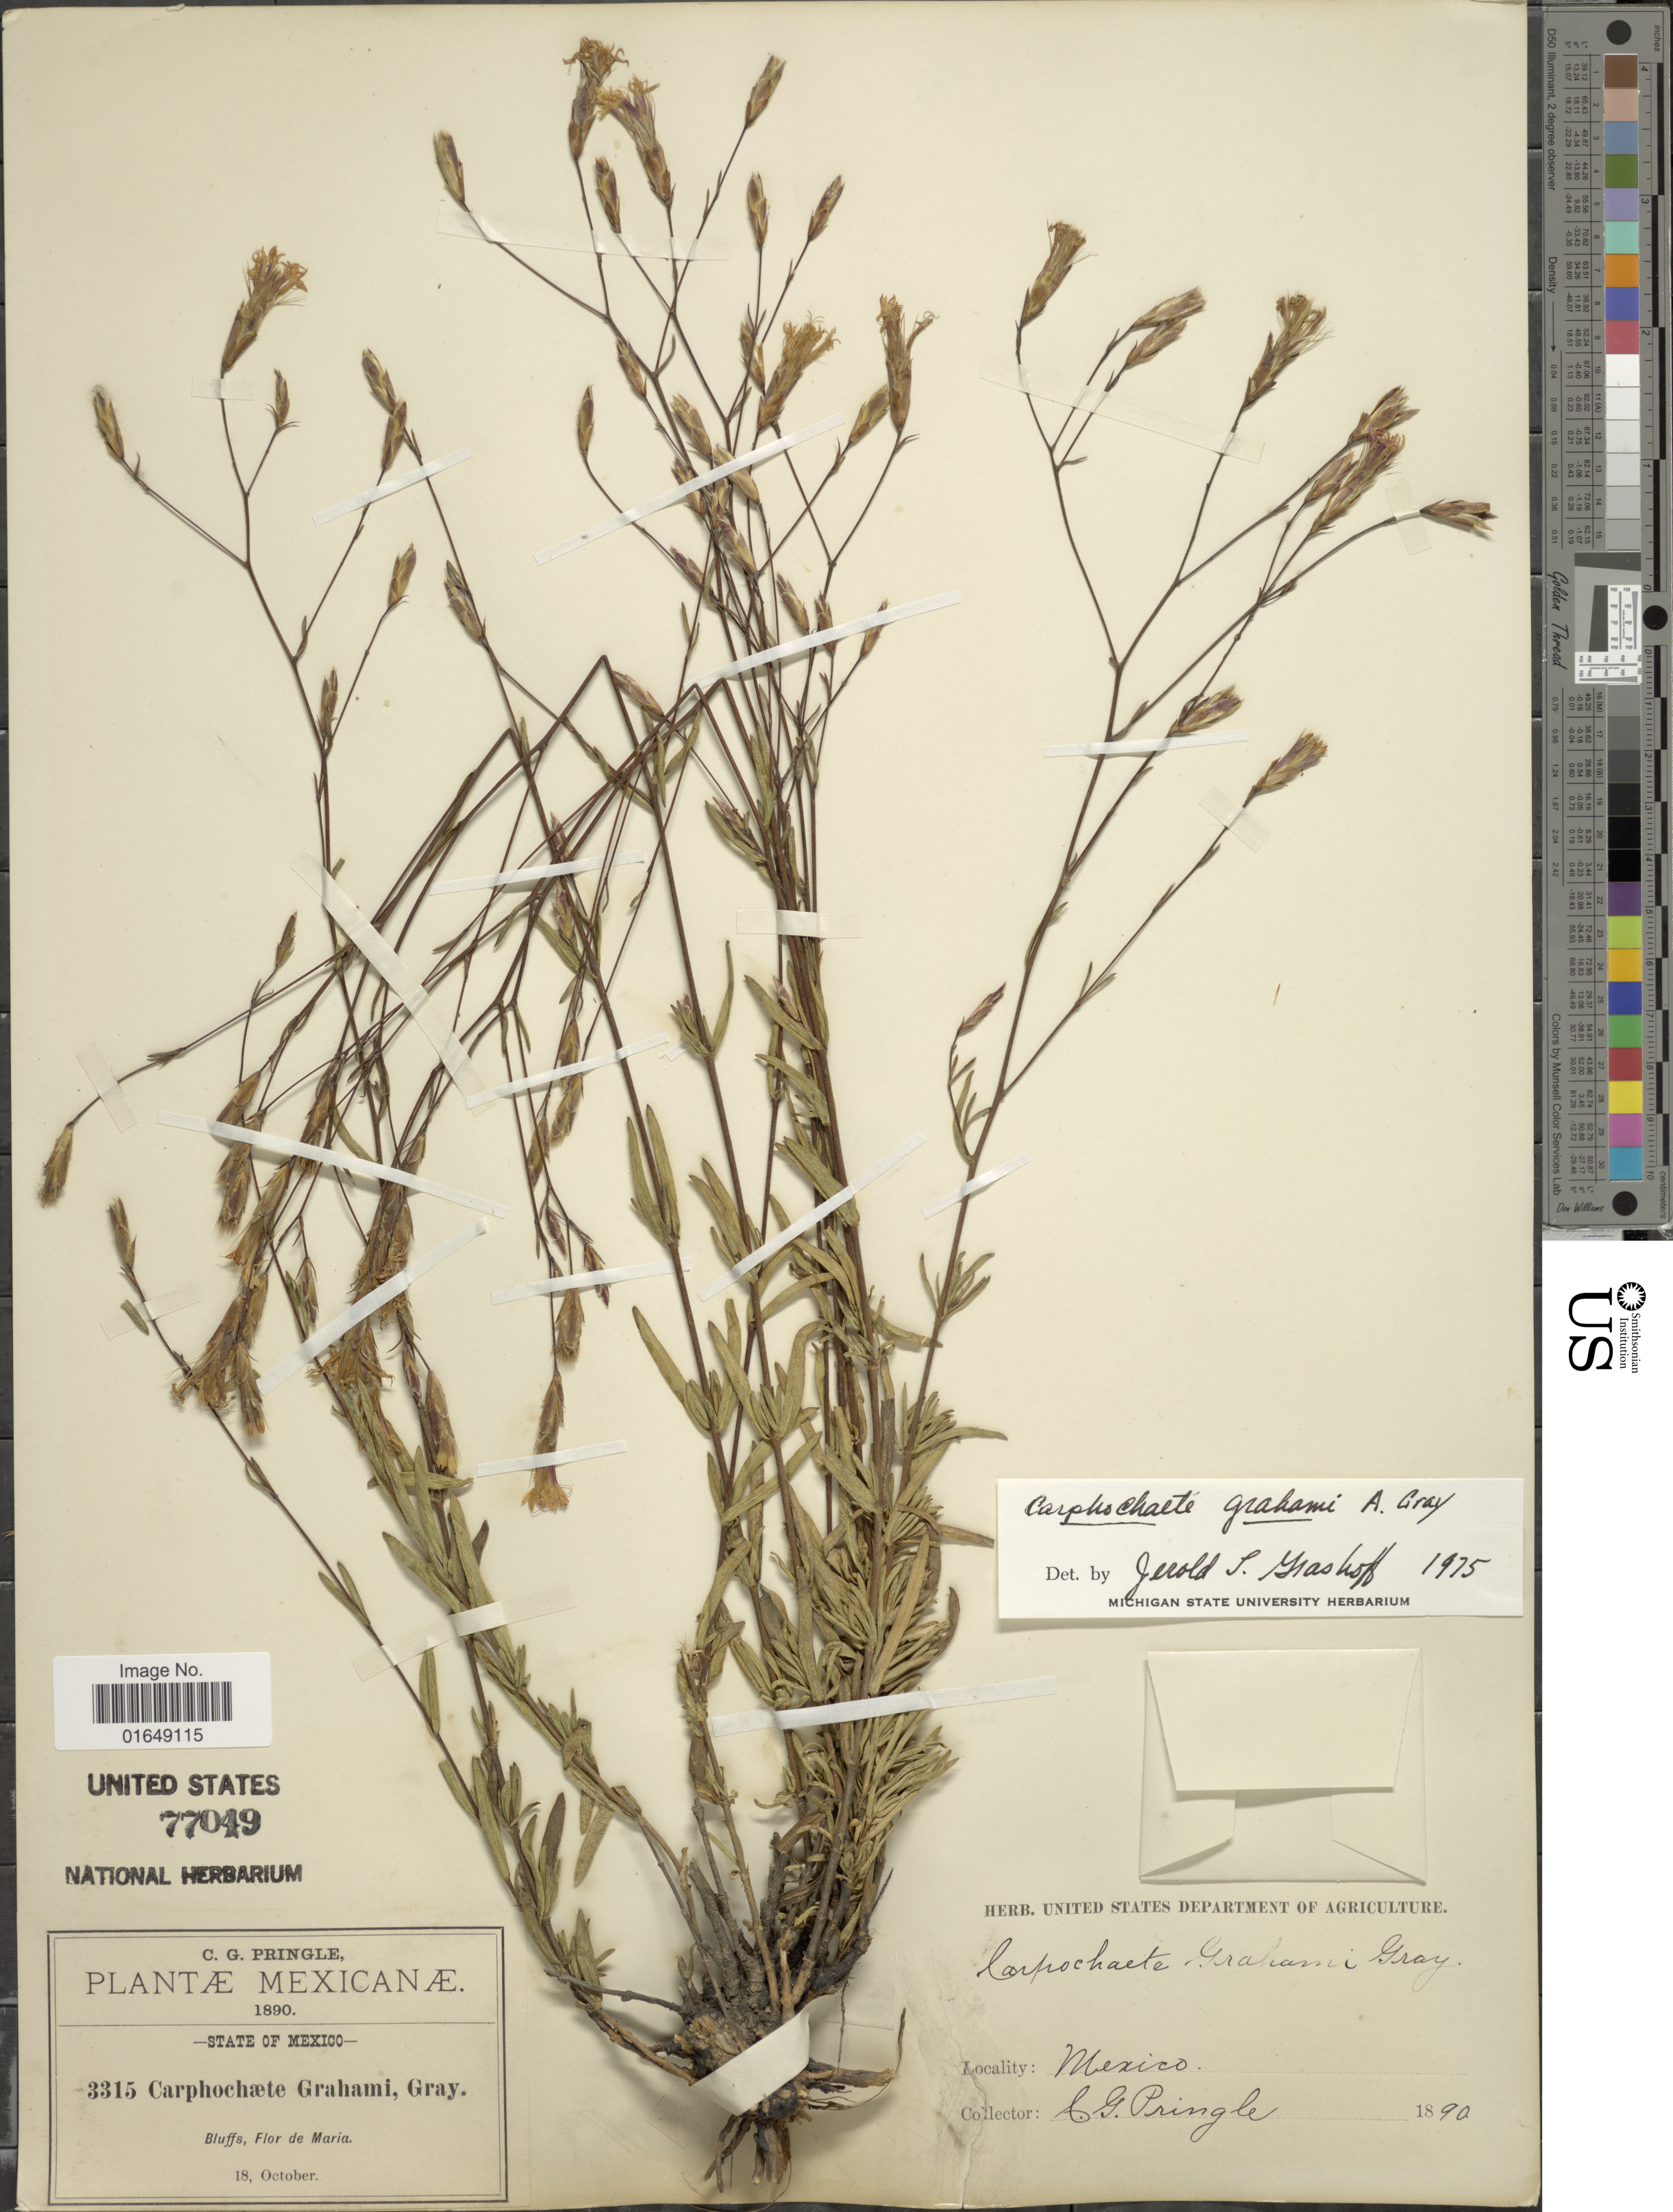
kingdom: Plantae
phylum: Tracheophyta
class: Magnoliopsida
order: Asterales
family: Asteraceae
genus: Carphochaete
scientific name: Carphochaete grahamii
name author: A. Gray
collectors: C. G. Pringle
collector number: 3315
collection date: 1890-10-18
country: Mexico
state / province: México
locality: Bluffs, Flor de Maria.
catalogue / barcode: US 77049